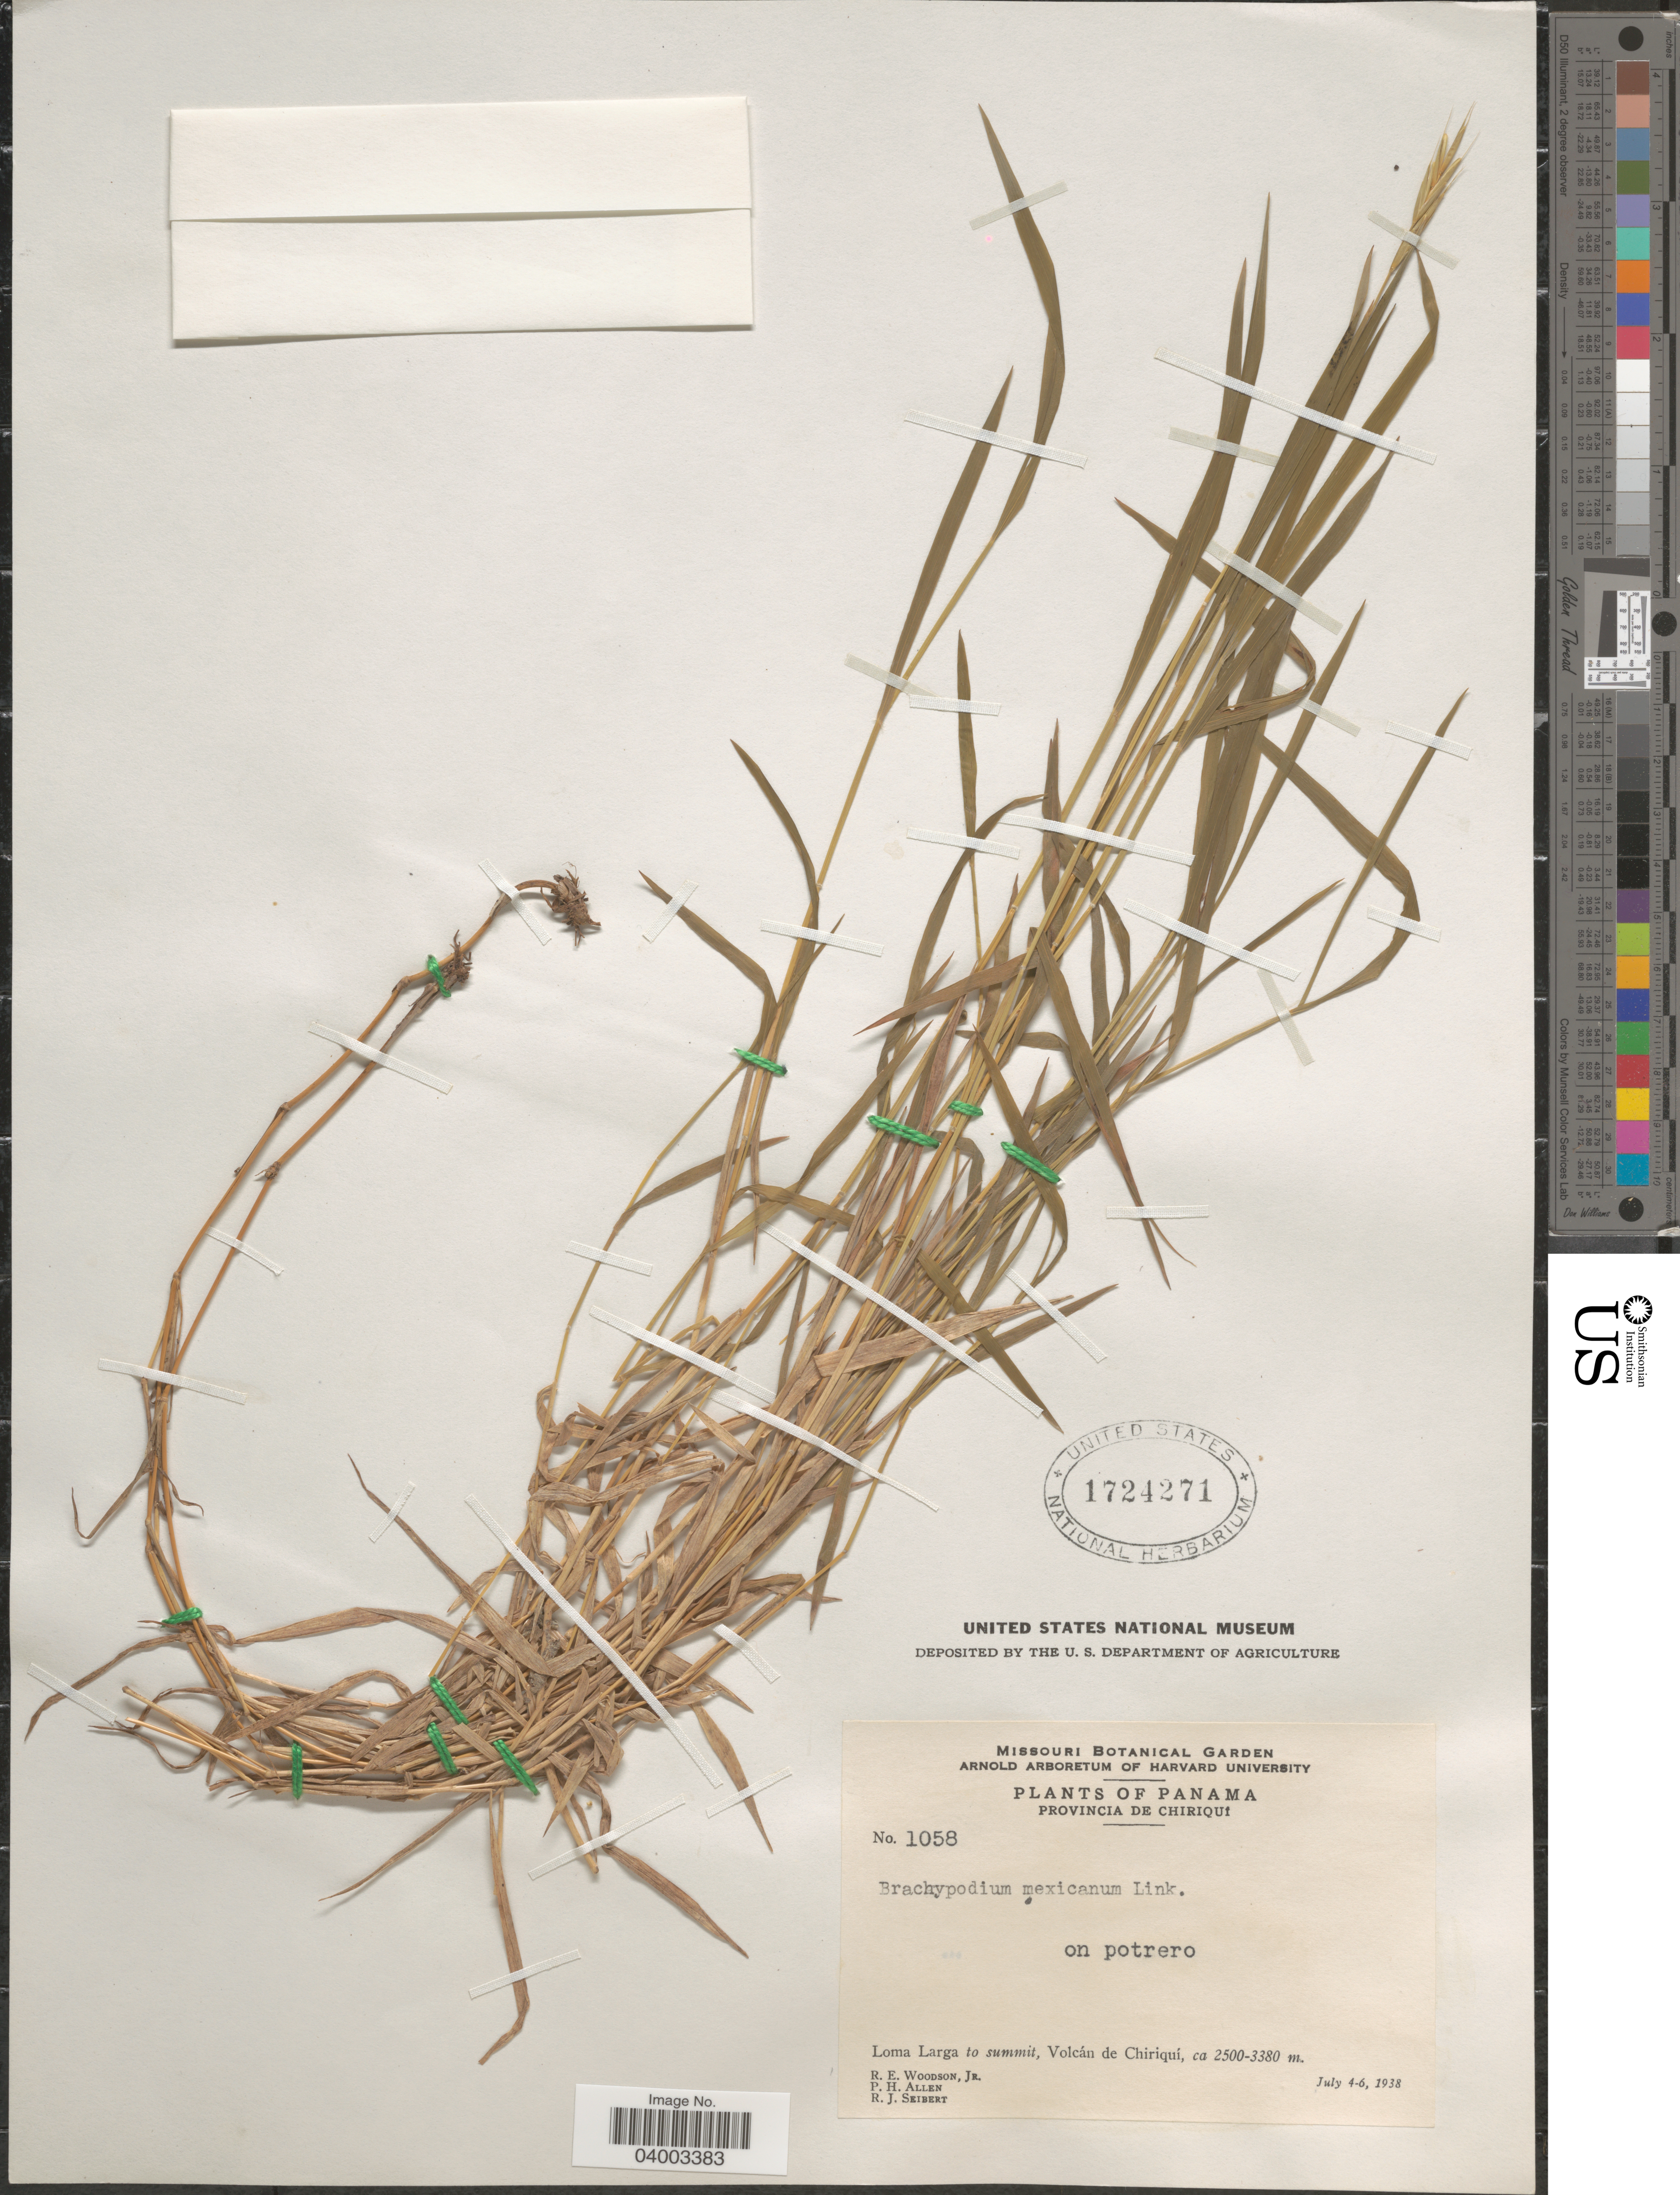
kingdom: Plantae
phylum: Tracheophyta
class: Liliopsida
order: Poales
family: Poaceae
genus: Brachypodium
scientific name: Brachypodium mexicanum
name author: (Roem. & Schult.) Link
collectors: R. E. Woodson, P. H. Allen & R. J. Seibert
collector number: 1058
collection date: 1938-07-04/1938-07-06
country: Panama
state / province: Chiriqui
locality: Loma Larga to summit, Volcán de Chiriquí.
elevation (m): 2500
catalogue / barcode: US 1724271